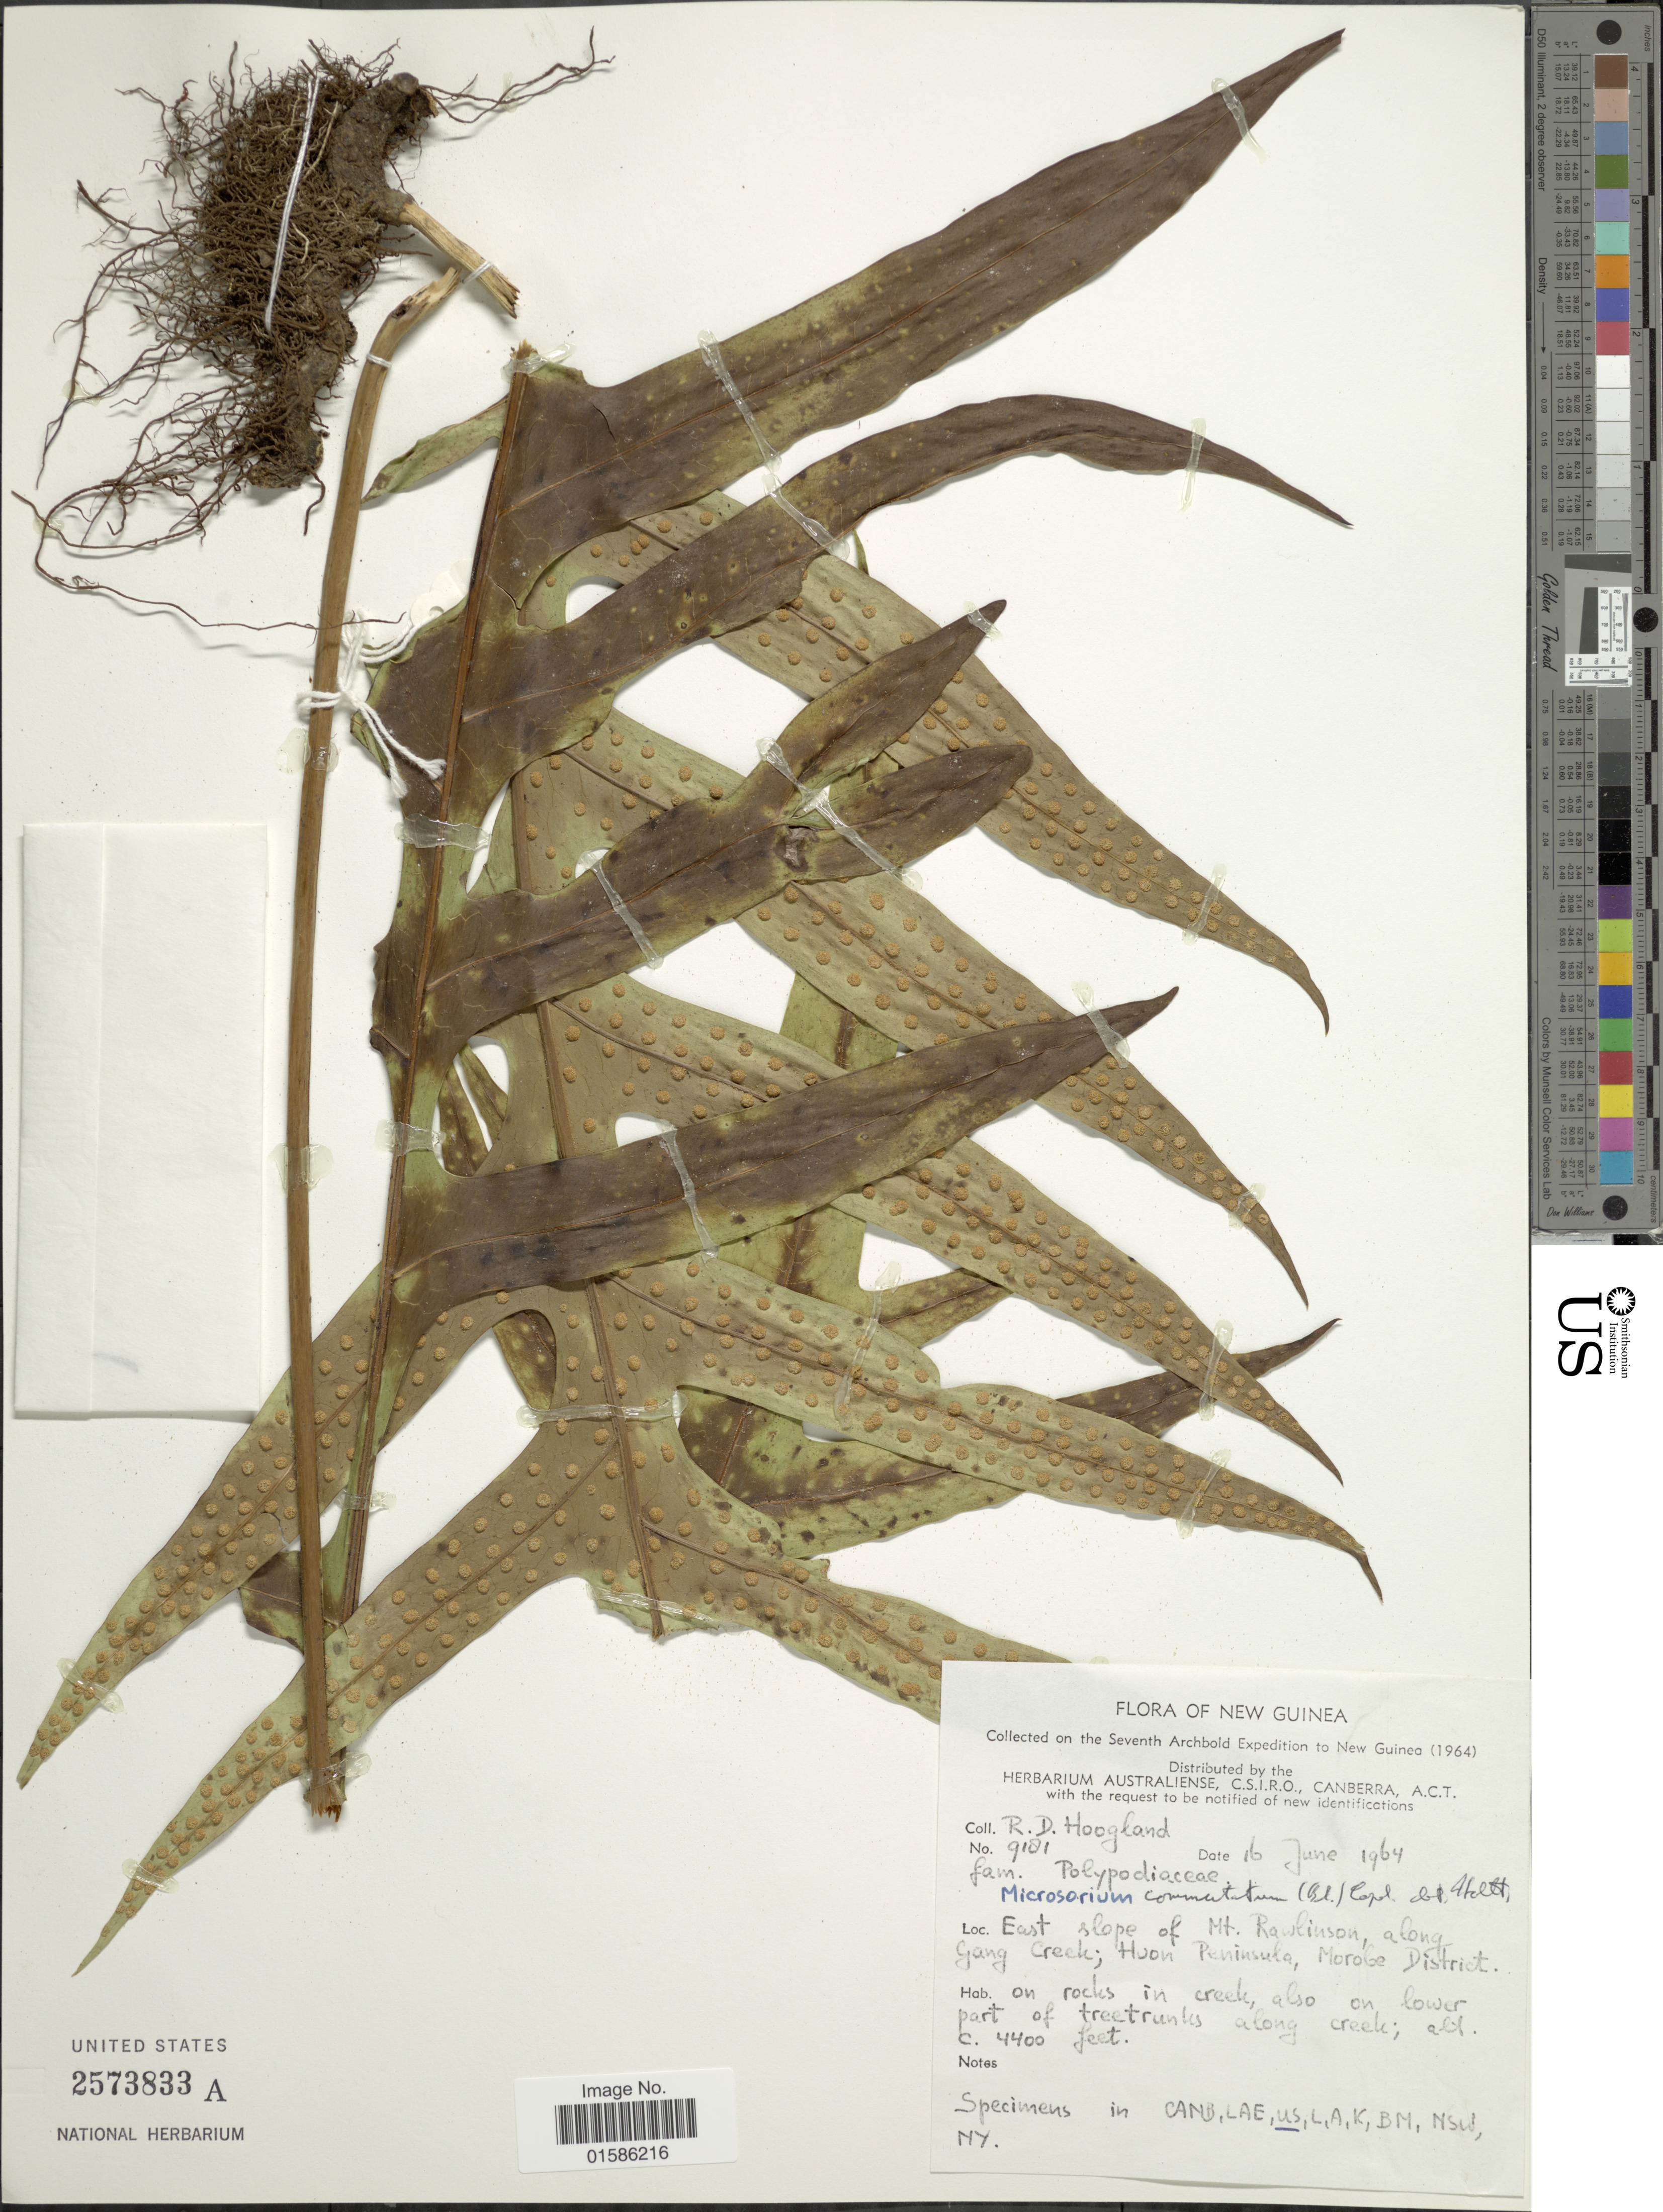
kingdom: Plantae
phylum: Tracheophyta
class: Polypodiopsida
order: Polypodiales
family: Polypodiaceae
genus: Microsorum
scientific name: Microsorum commutatum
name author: (Blume) Copel.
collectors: R. D. Hoogland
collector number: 9181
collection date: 1964-06-16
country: Papua New Guinea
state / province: Morobe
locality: New Guinea, East slope of Mt Rawlinson, along Gang Creekl Huon Peninsula, Morobe District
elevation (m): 1341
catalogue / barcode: US 2573833A